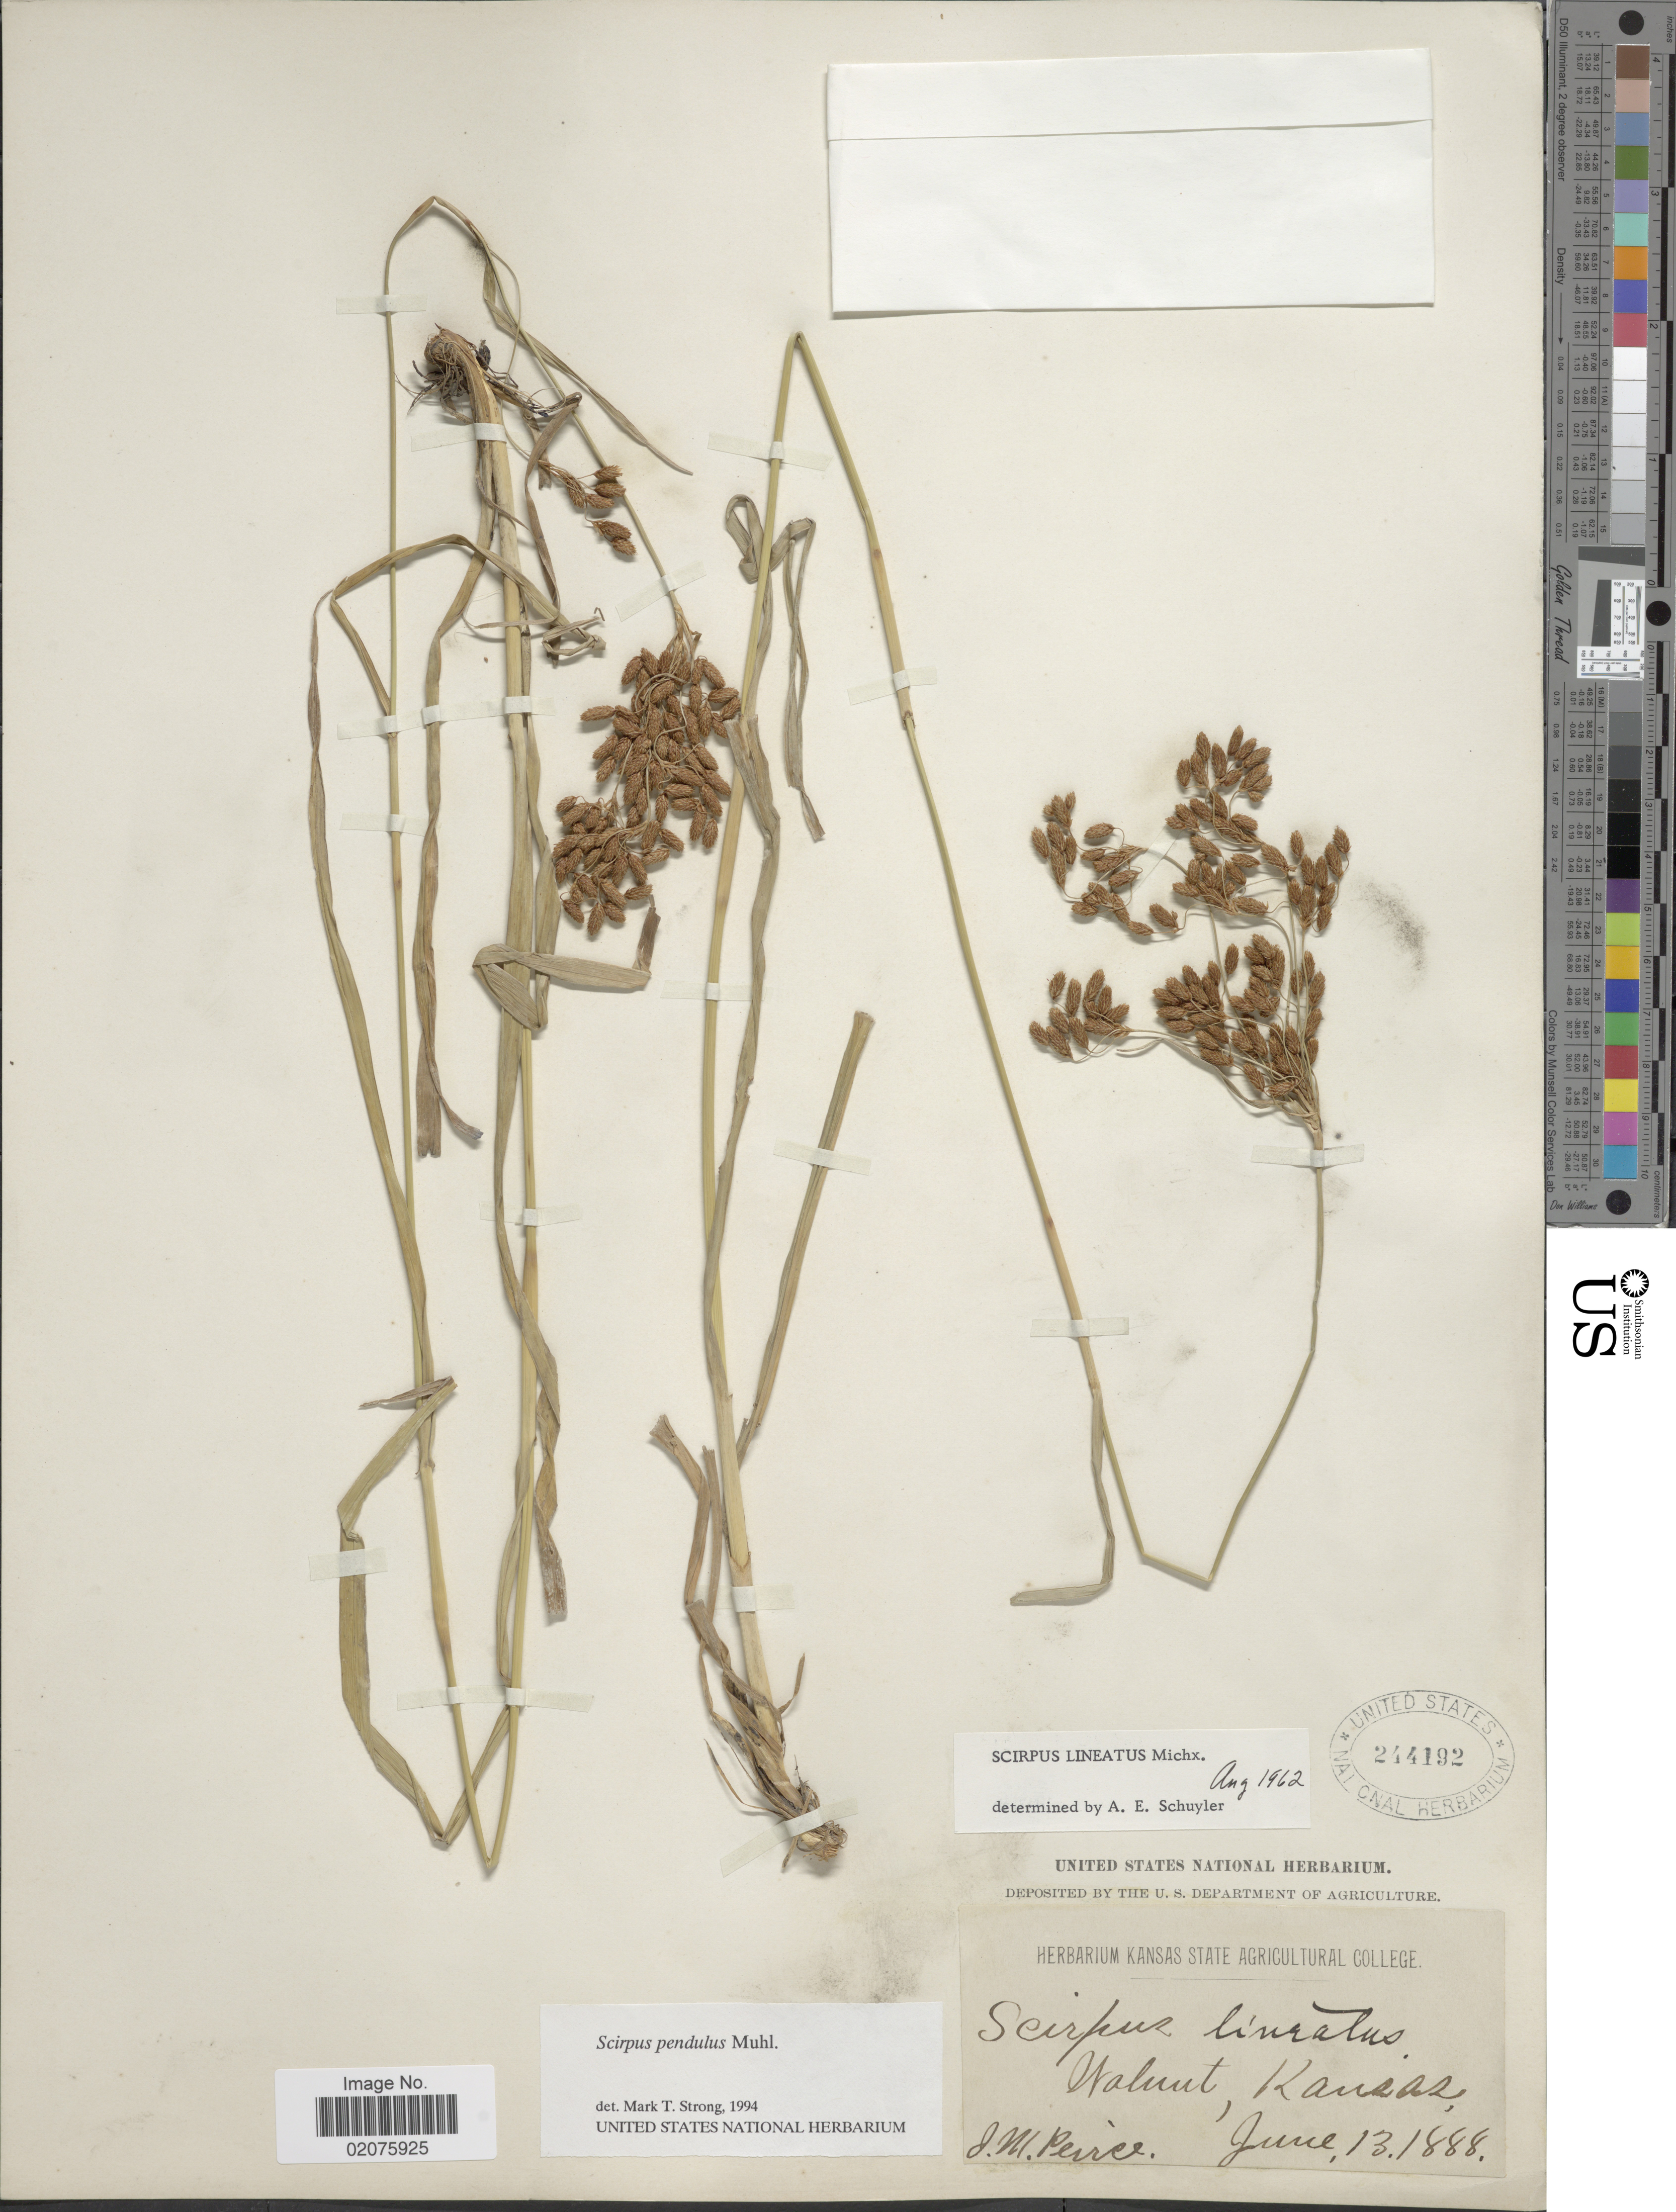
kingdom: Plantae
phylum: Tracheophyta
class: Liliopsida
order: Poales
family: Cyperaceae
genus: Scirpus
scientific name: Scirpus pendulus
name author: Muhl.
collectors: J. Peirce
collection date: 1888-06-13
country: United States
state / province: Kansas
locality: Walnut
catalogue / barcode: US 244192